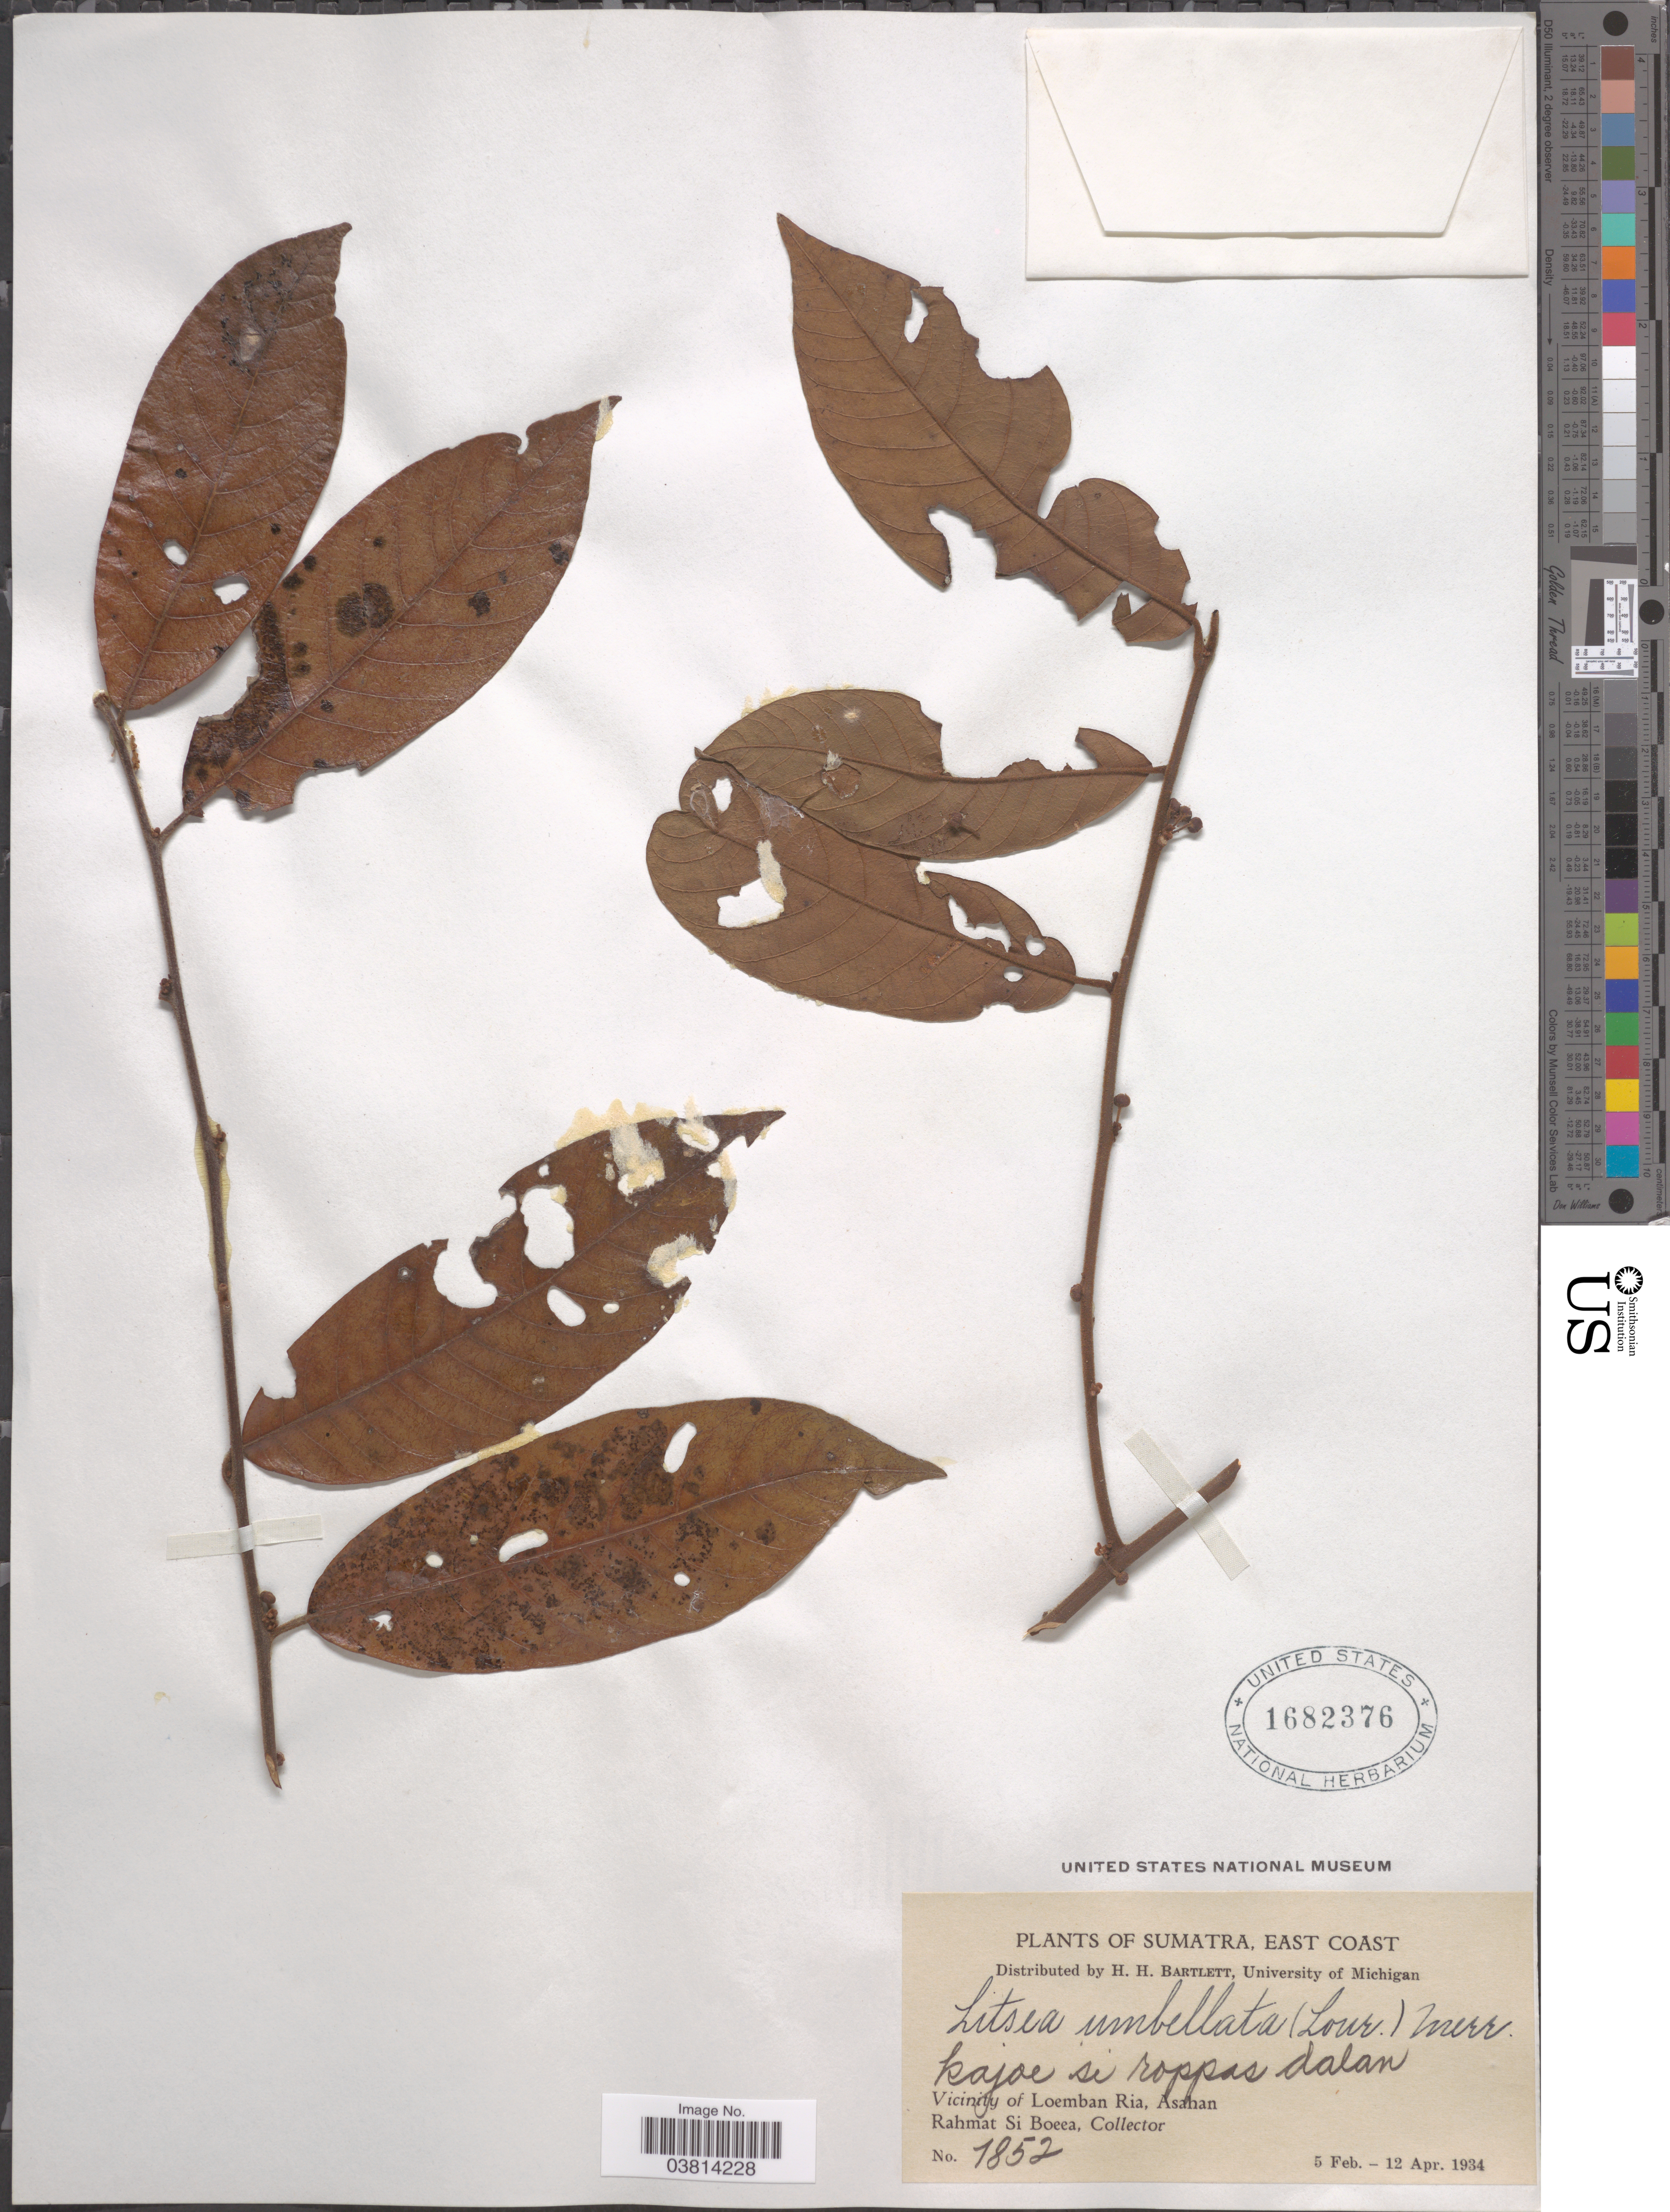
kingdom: Plantae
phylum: Tracheophyta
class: Magnoliopsida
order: Laurales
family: Lauraceae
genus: Litsea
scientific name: Litsea amara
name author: Blume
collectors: Rahmat Si Boeea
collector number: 1852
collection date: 1934-02-05/1934-04-12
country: Indonesia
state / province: Sumatra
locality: East Coast. Vicinity of Loemban Ria, Asahan.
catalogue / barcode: US 1682376